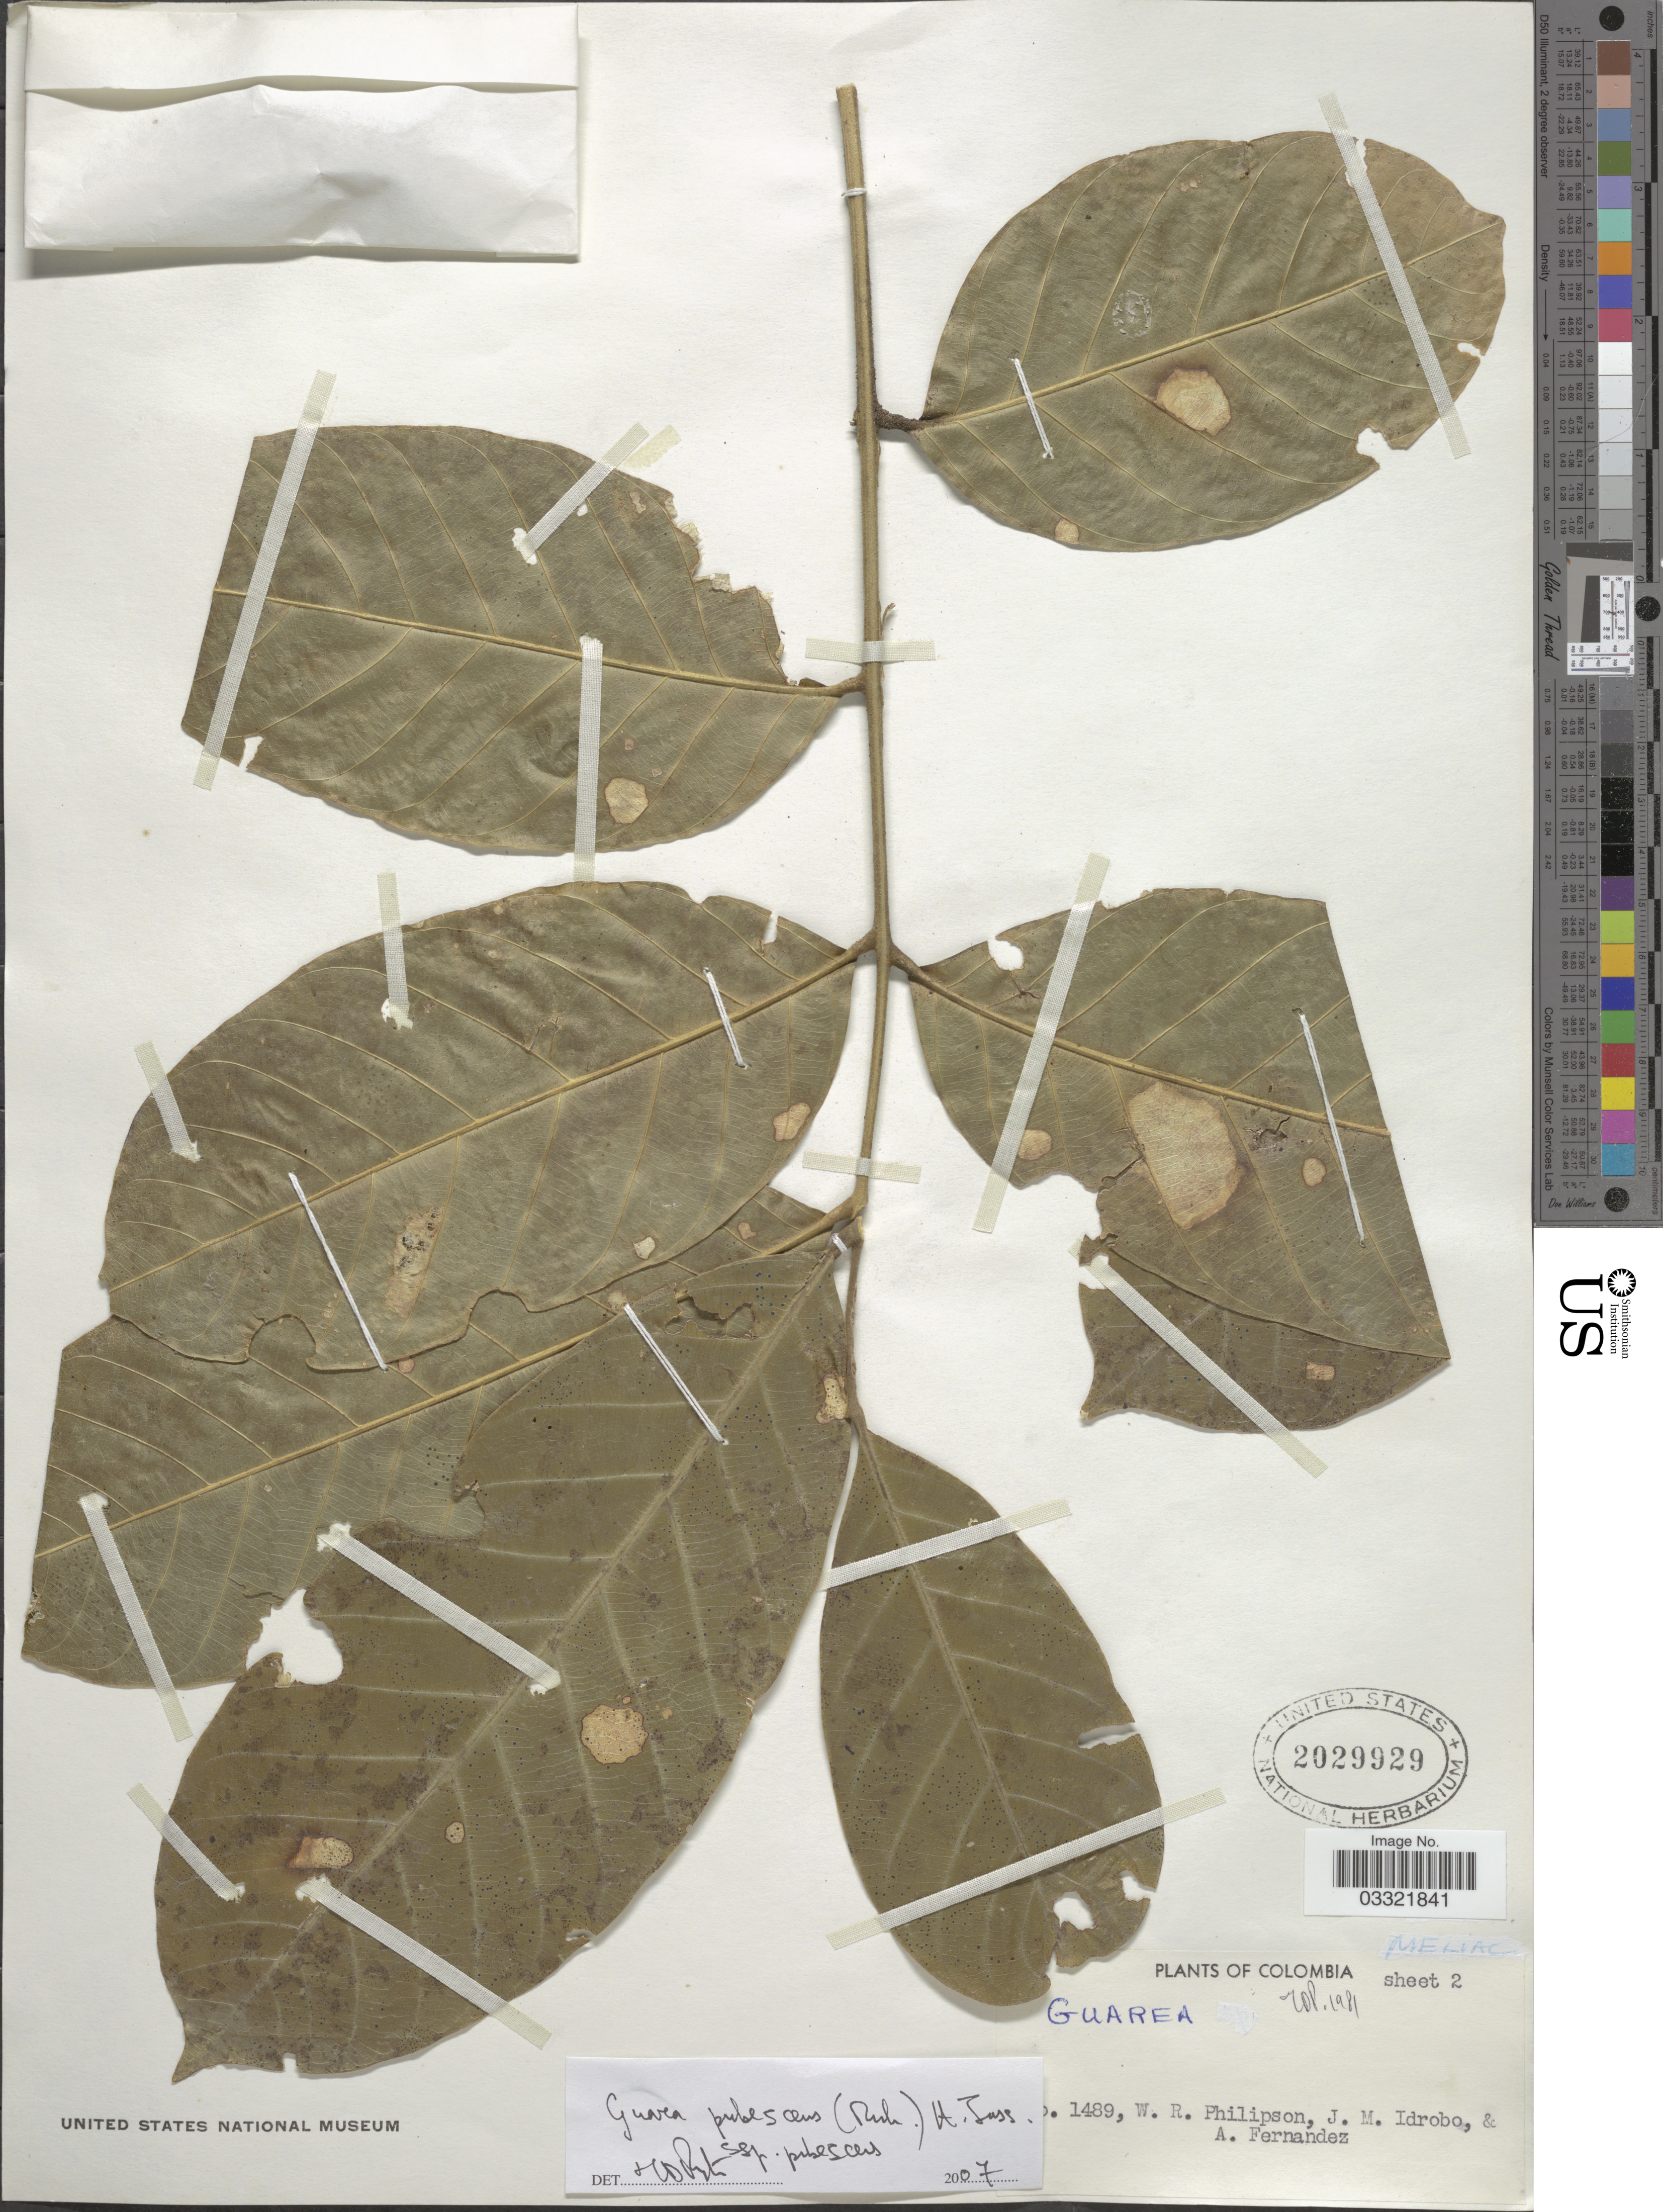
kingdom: Plantae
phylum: Tracheophyta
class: Magnoliopsida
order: Sapindales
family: Meliaceae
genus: Guarea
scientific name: Guarea pubescens subsp. pubescens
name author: (Rich.) A. Juss.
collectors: W. R. Philipson, J. M. Idrobo & A. Fernandez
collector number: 1489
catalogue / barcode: US 2029929